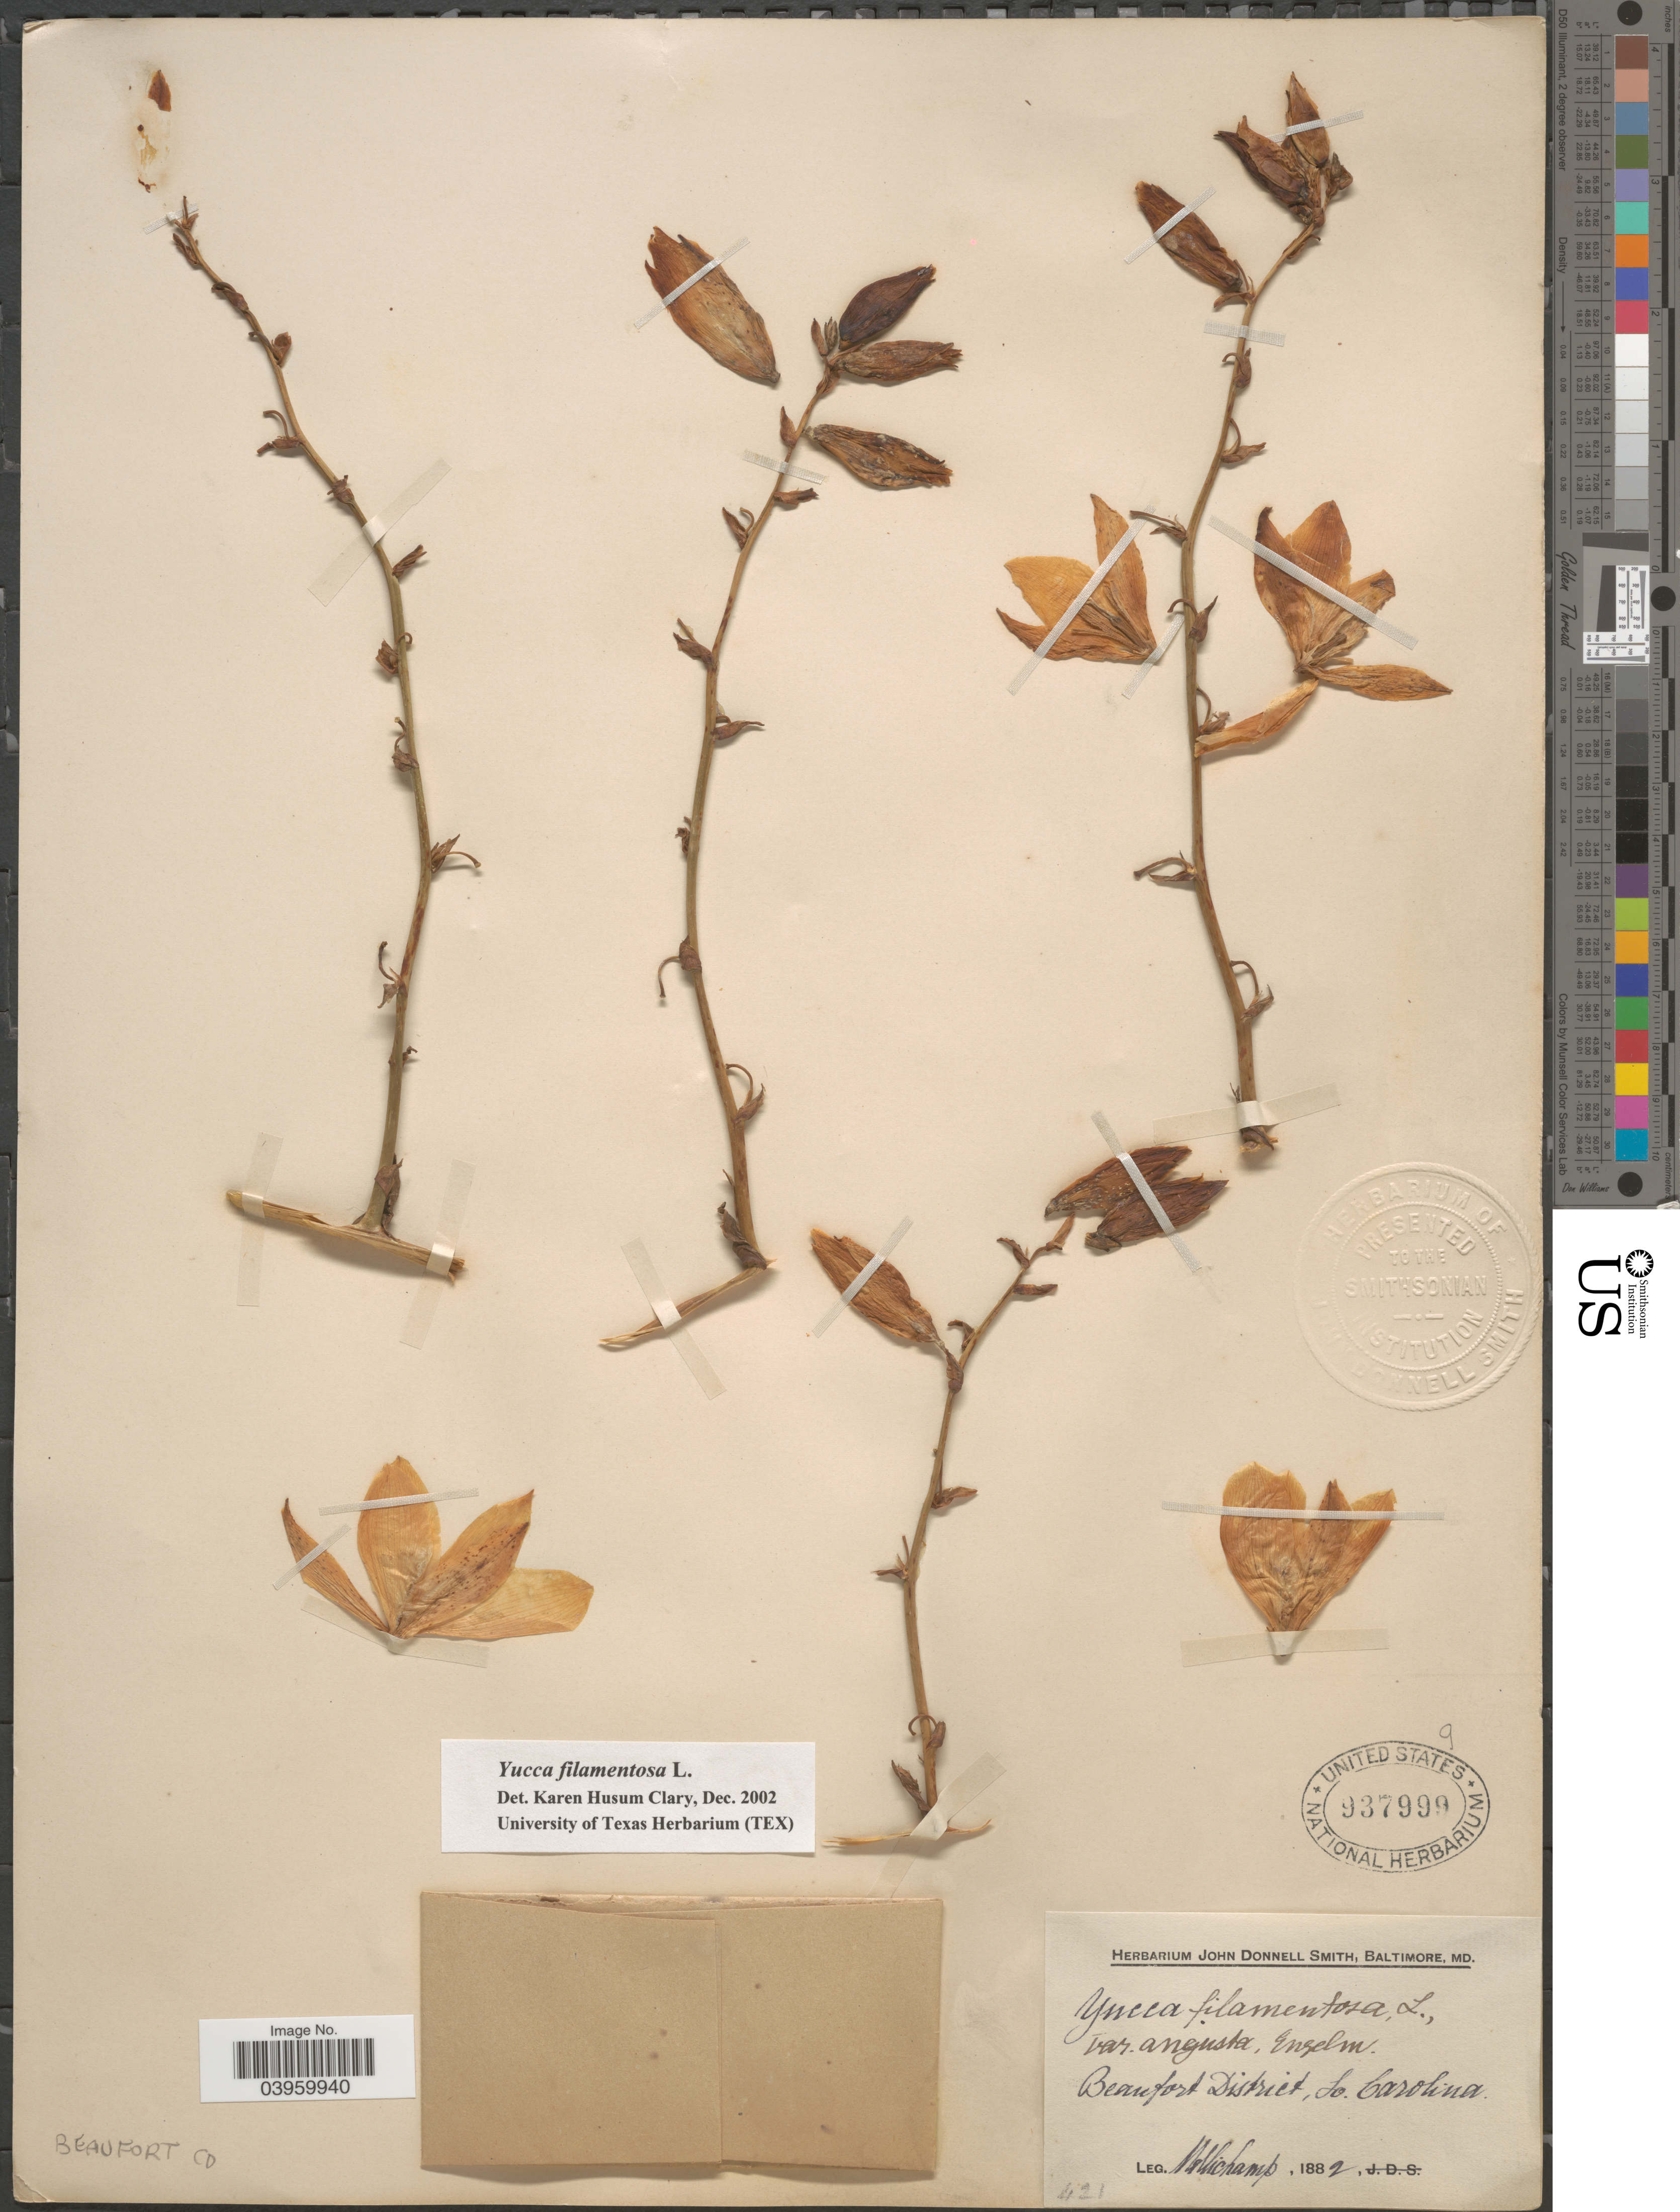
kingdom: Plantae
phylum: Tracheophyta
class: Liliopsida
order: Asparagales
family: Asparagaceae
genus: Yucca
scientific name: Yucca filamentosa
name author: L.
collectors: -. Mellichamp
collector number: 421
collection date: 1882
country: United States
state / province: South Carolina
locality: Beaufort District.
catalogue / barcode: US 937999